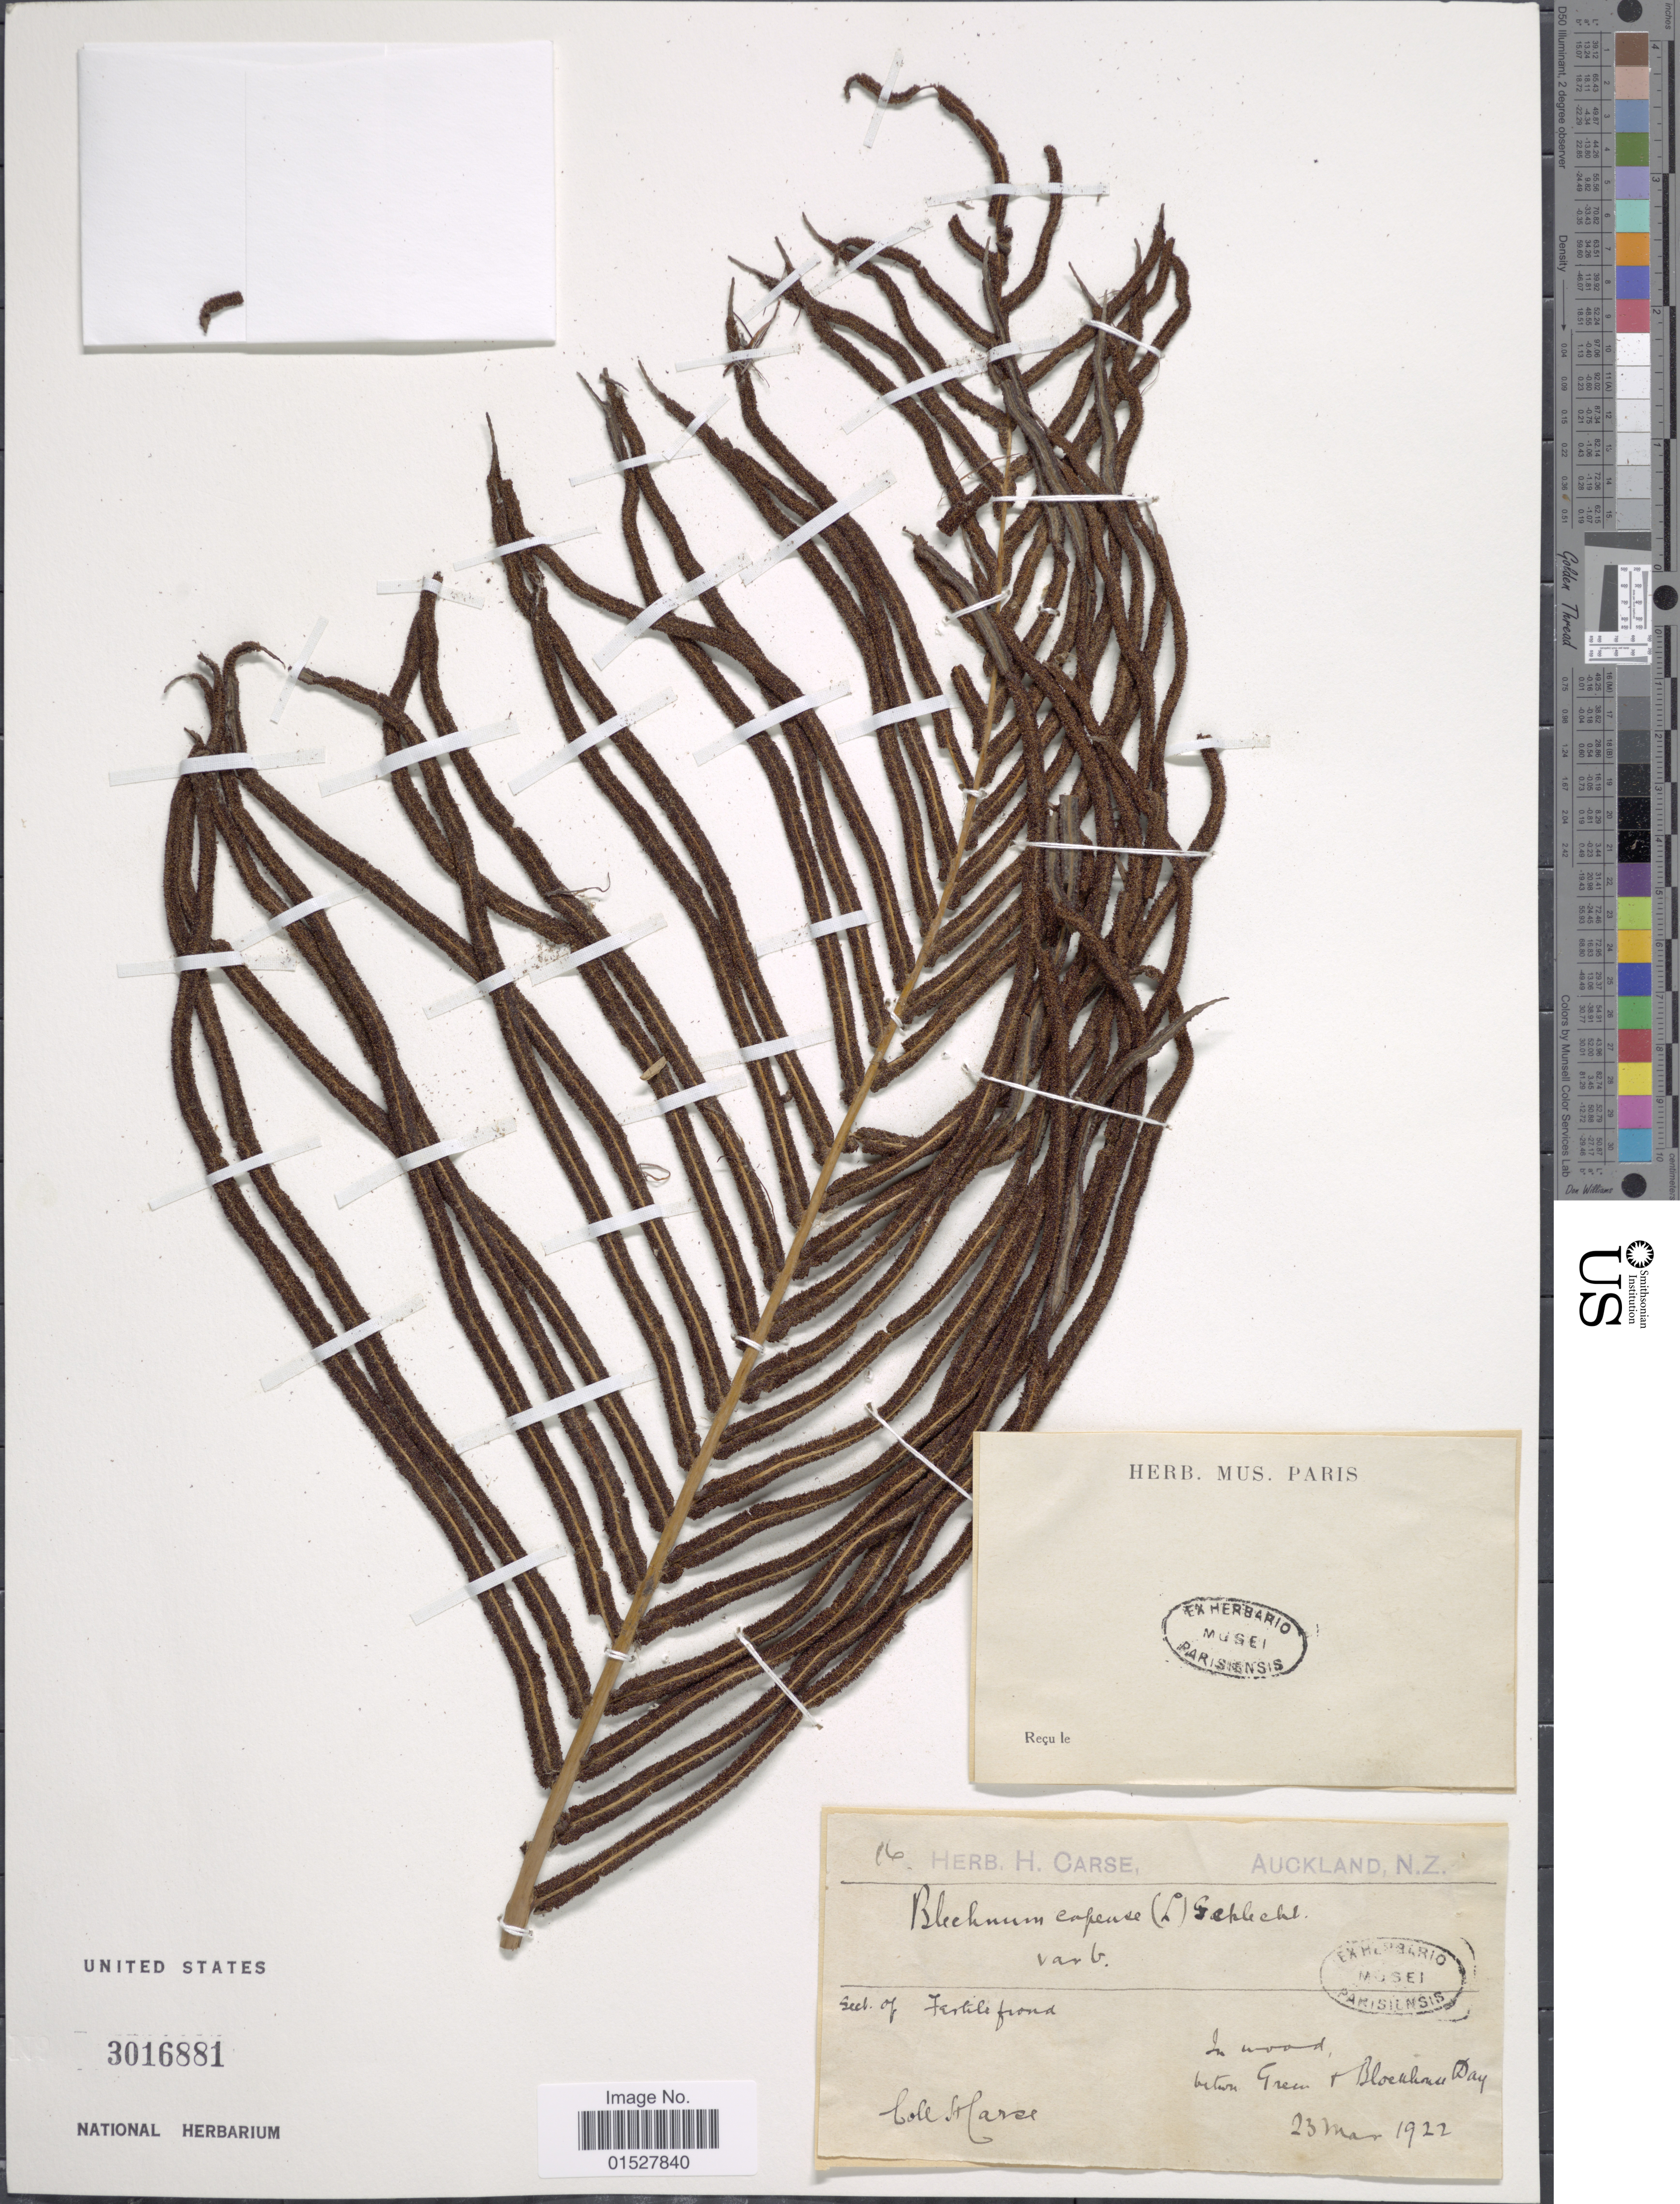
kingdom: Plantae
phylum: Tracheophyta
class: Polypodiopsida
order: Polypodiales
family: Blechnaceae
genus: Blechnum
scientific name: Blechnum capense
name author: (L.) Schltdl.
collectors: H. Carse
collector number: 16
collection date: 1922-03-25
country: New Zealand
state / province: Auckland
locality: Between Green and Blockhouse Bay.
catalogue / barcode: US 3016881